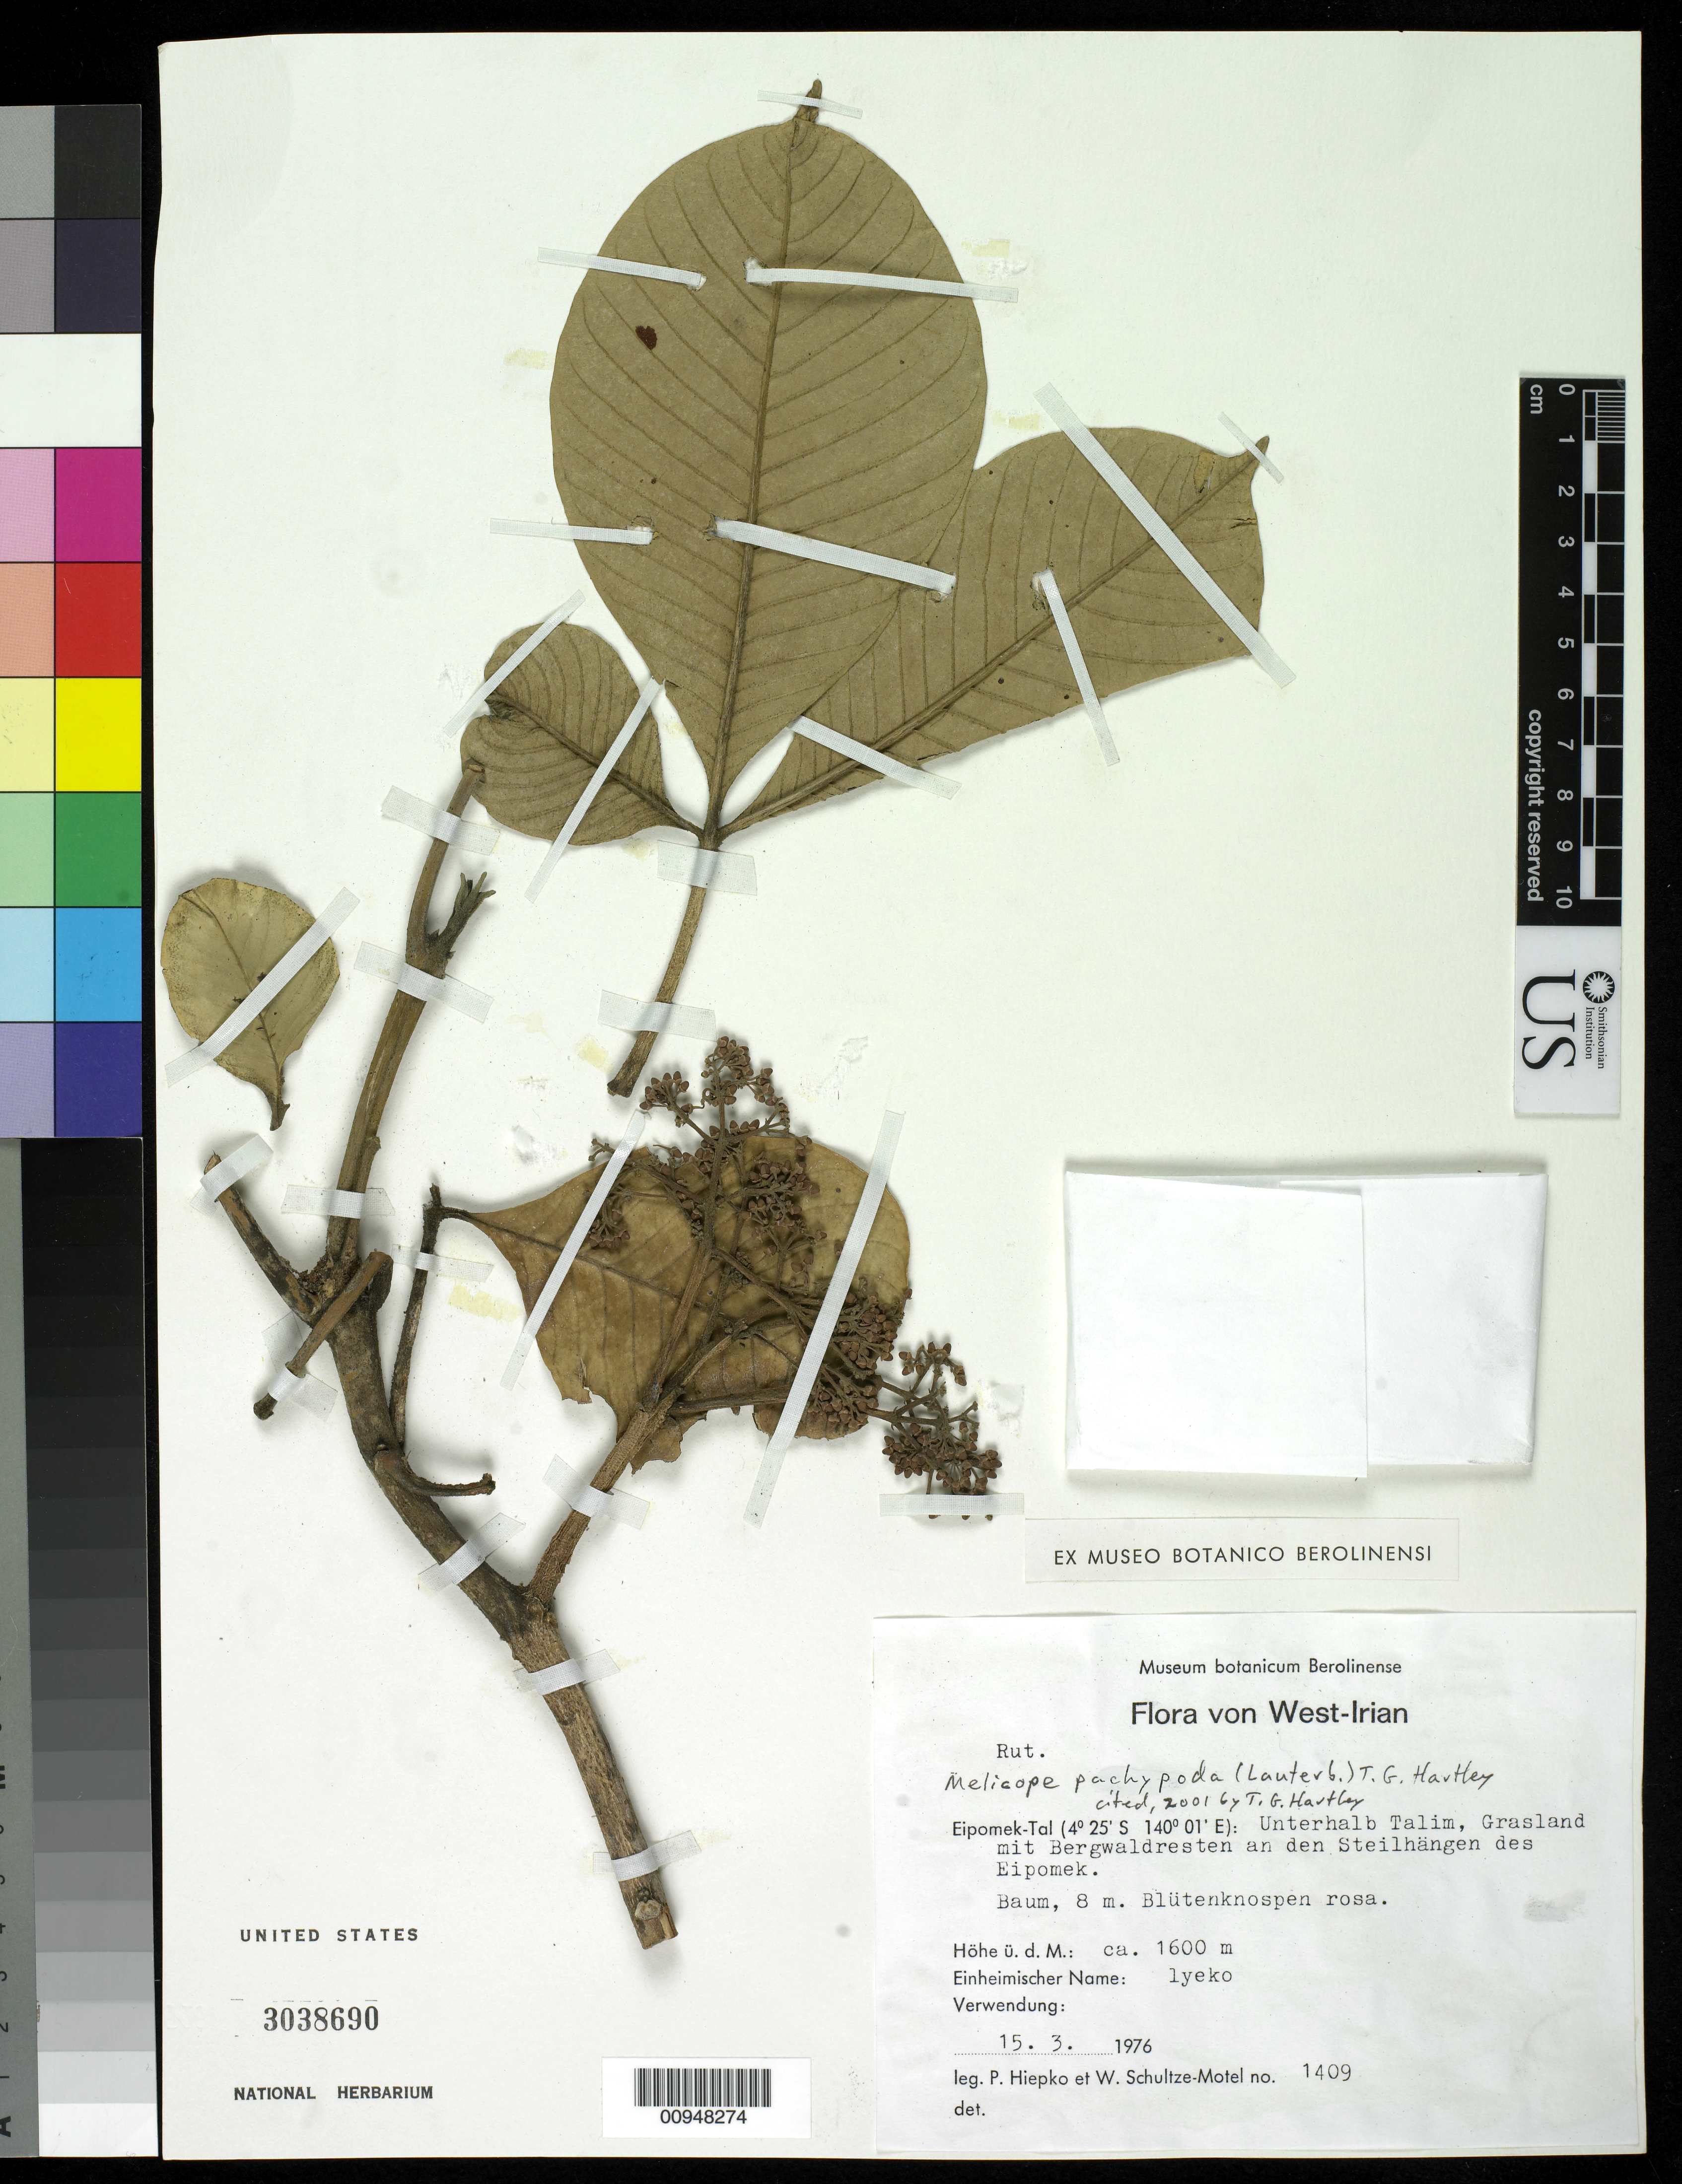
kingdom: Plantae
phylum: Tracheophyta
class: Magnoliopsida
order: Sapindales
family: Rutaceae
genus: Melicope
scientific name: Melicope pachypoda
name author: (Lauterb.) T.G. Hartley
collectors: P. H. Hiepko & W. Schultze-Motel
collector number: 1409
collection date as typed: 15 Mar 1976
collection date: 1976-03-15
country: Indonesia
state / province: Papua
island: New Guinea I.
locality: In German: Unterhalb Talim, Grasland mit Bergwaldresten an den Steilhangen des Eipomek. Irian Jaya.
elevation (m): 1600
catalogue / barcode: US 3038690